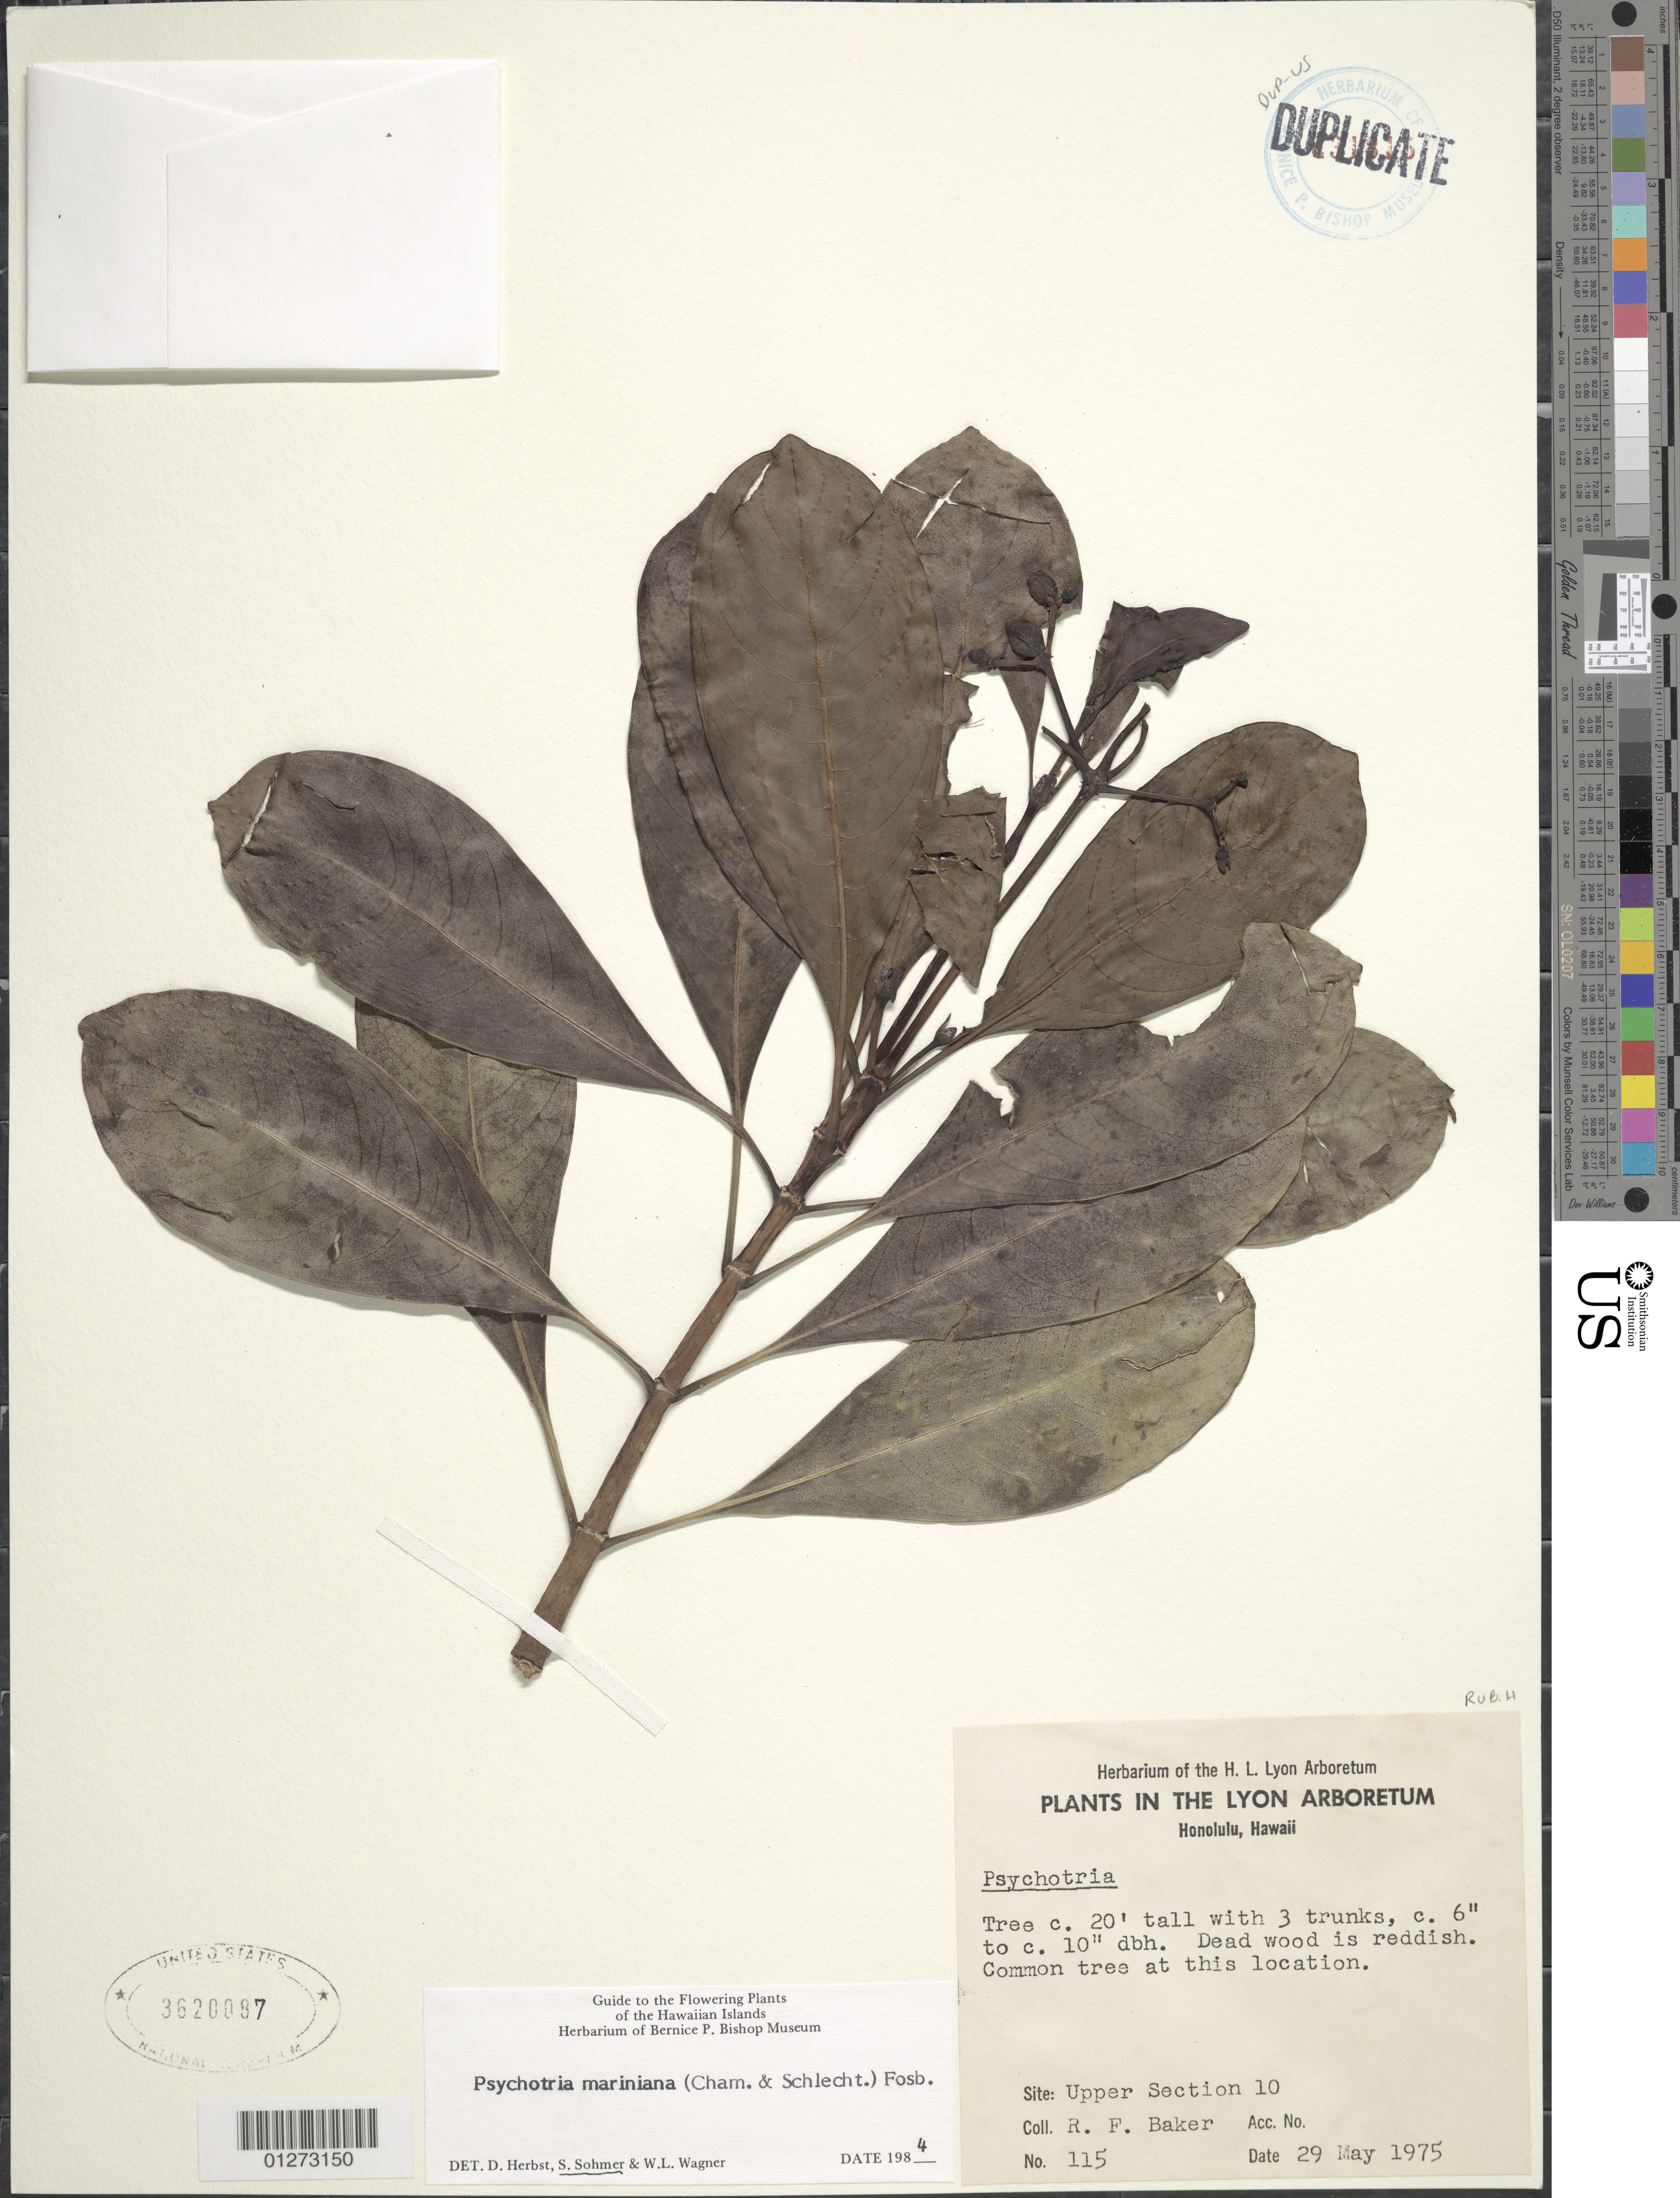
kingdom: Plantae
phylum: Tracheophyta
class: Magnoliopsida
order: Gentianales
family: Rubiaceae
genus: Psychotria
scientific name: Psychotria mariniana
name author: (Cham. & Schltdl.) Fosberg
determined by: Herbst, D. R.; Sohmer, S. H.; Wagner, W. L.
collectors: R. F. Baker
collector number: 115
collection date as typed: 29 May 1975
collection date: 1975-05-29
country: United States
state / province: Hawaii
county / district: Honolulu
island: Oahu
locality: Lyon Arboretum, Honolulu, upper section 10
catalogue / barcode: US 3620087